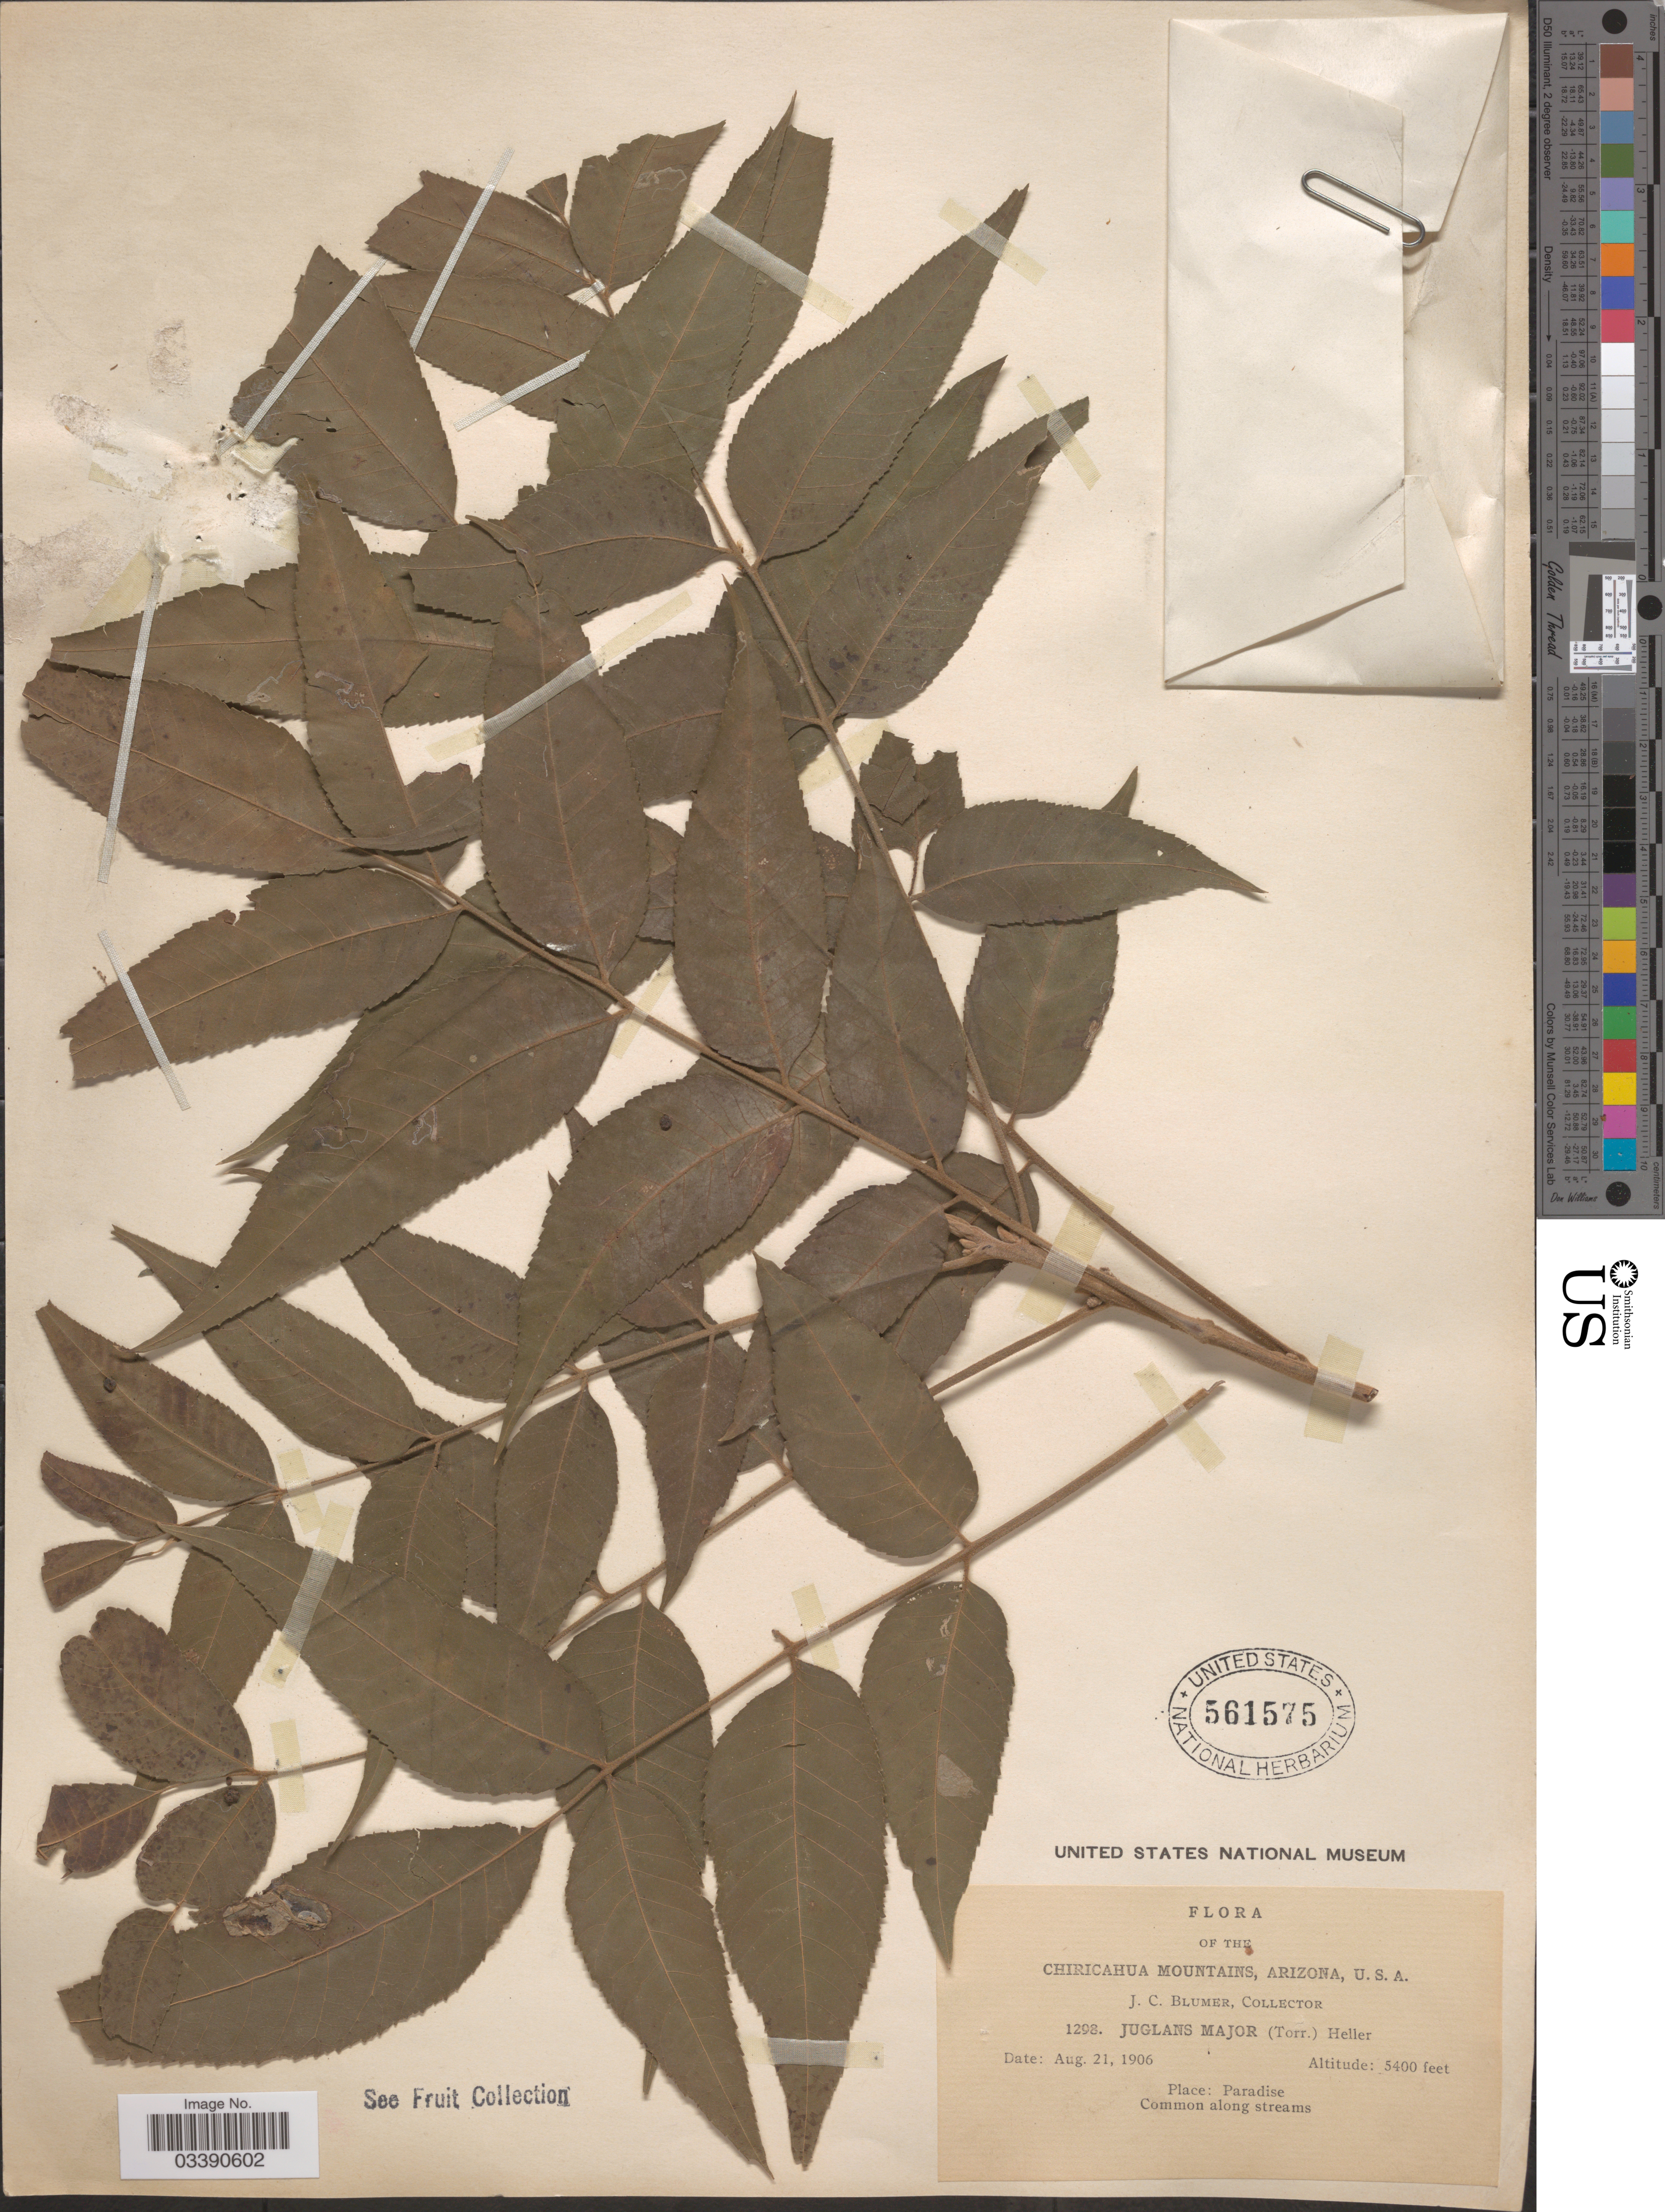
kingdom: Plantae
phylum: Tracheophyta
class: Magnoliopsida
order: Fagales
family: Juglandaceae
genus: Juglans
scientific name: Juglans major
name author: (Torr.) A. Heller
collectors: J. C. Blumer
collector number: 1298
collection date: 1906-08-21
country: United States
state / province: Arizona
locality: The Chiricahua Mountains. Place: Paradise.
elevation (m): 1646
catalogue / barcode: US 561575